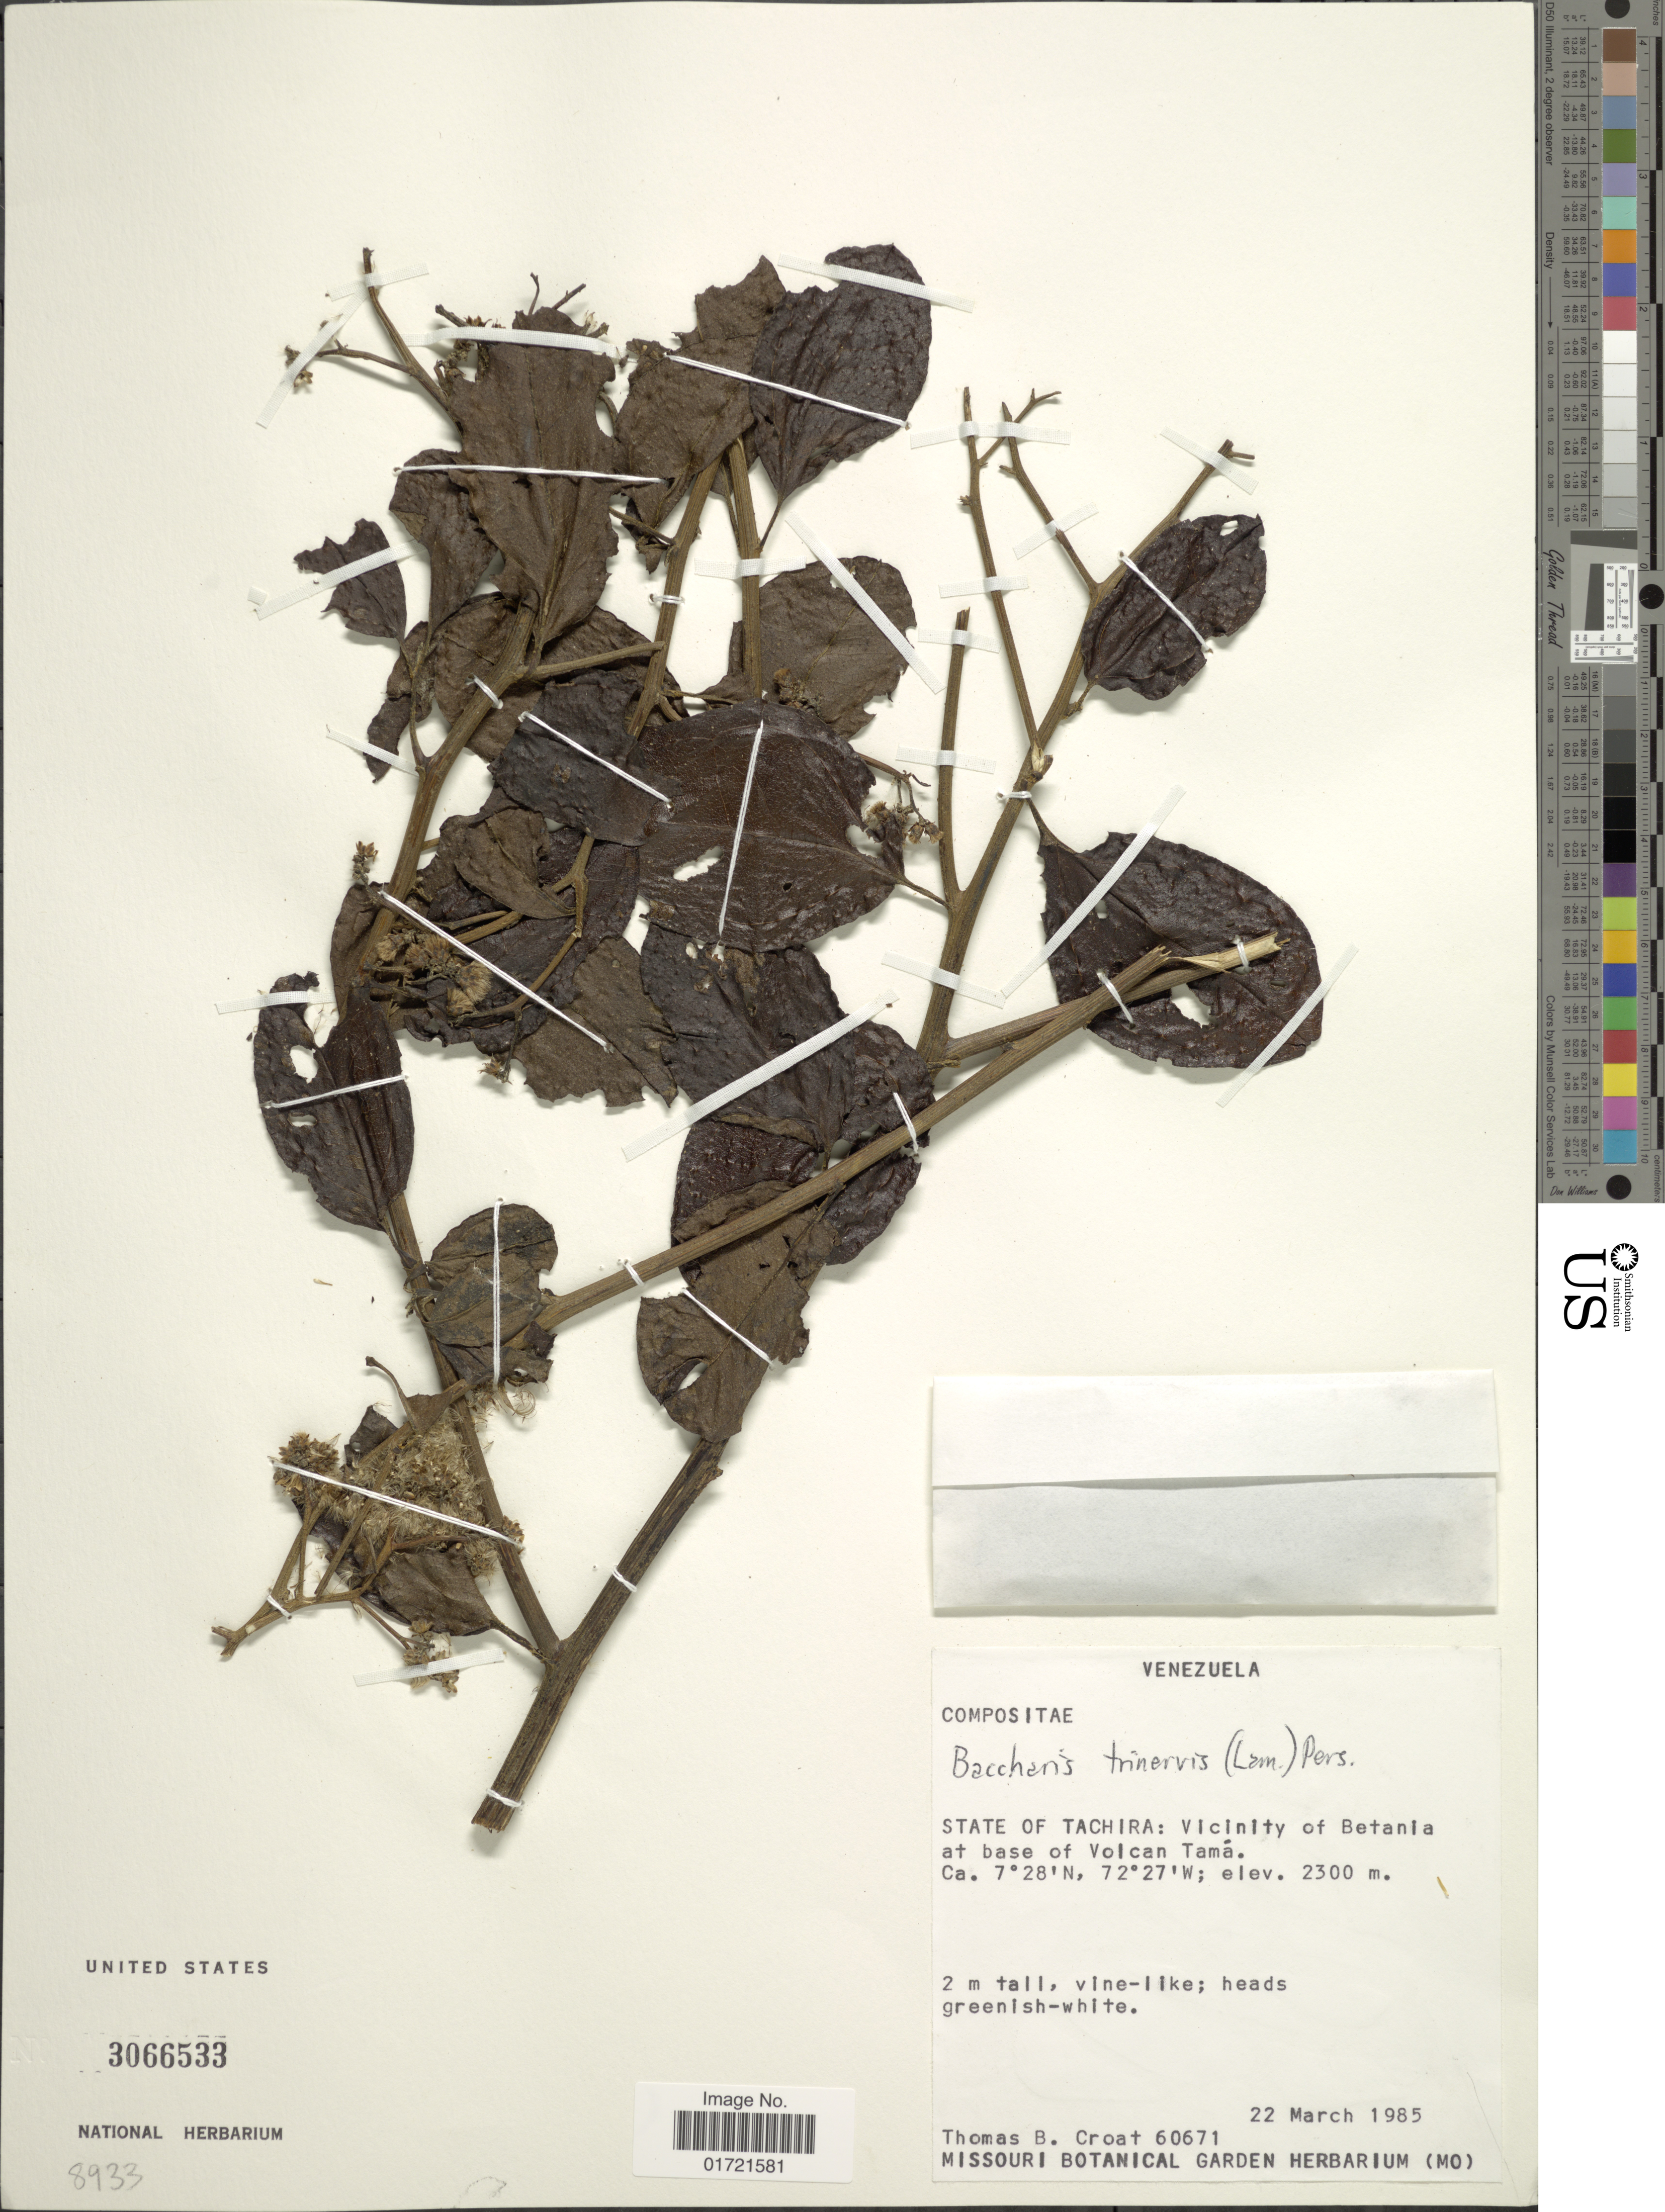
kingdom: Plantae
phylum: Tracheophyta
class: Magnoliopsida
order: Asterales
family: Asteraceae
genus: Baccharis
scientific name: Baccharis trinervis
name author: (Lam.) Pers.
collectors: T. B. Croat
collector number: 60671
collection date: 1985-03-22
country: Venezuela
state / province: Tachira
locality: Vicinity of Bentania at base of Volcan Tama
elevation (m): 2300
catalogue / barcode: US 3066533